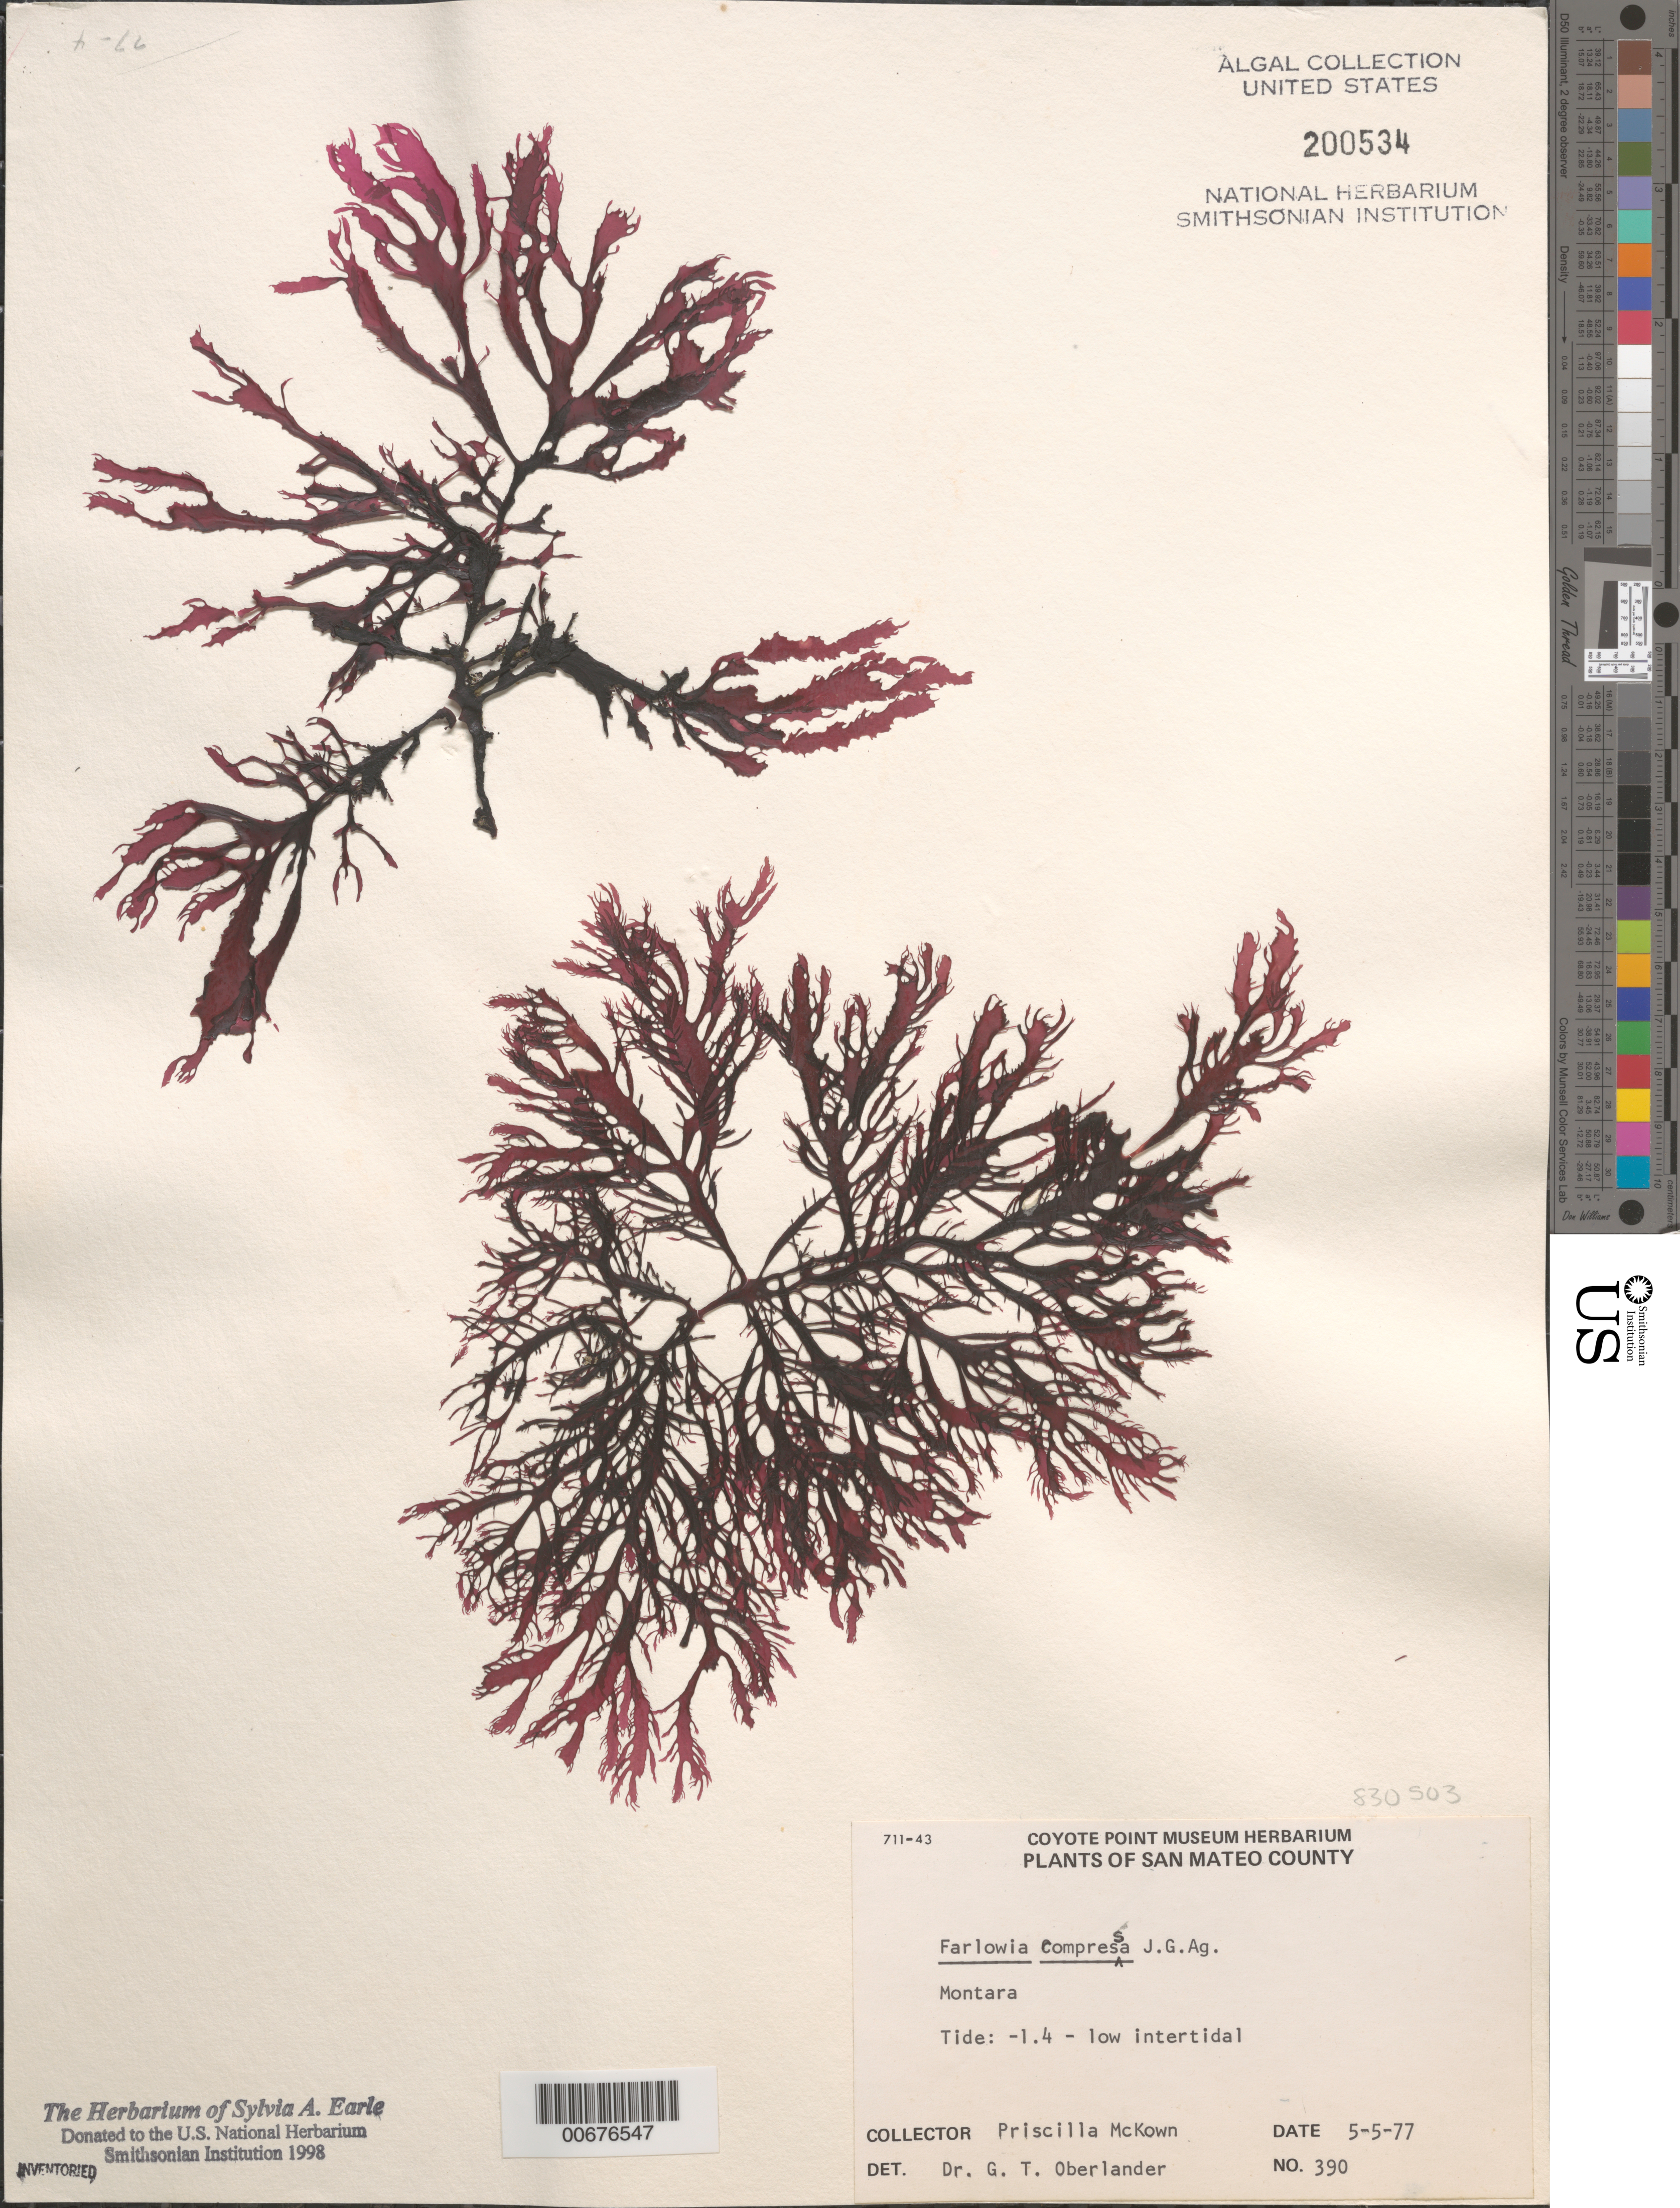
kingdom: Plantae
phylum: Rhodophyta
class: Florideophyceae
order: Gigartinales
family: Dumontiaceae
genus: Farlowia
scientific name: Farlowia compressa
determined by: Oberlander, G. T.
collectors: P. McKown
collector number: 390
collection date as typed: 05 May 1977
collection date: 1977-05-05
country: United States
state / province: California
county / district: San Mateo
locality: Montara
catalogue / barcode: US 200534